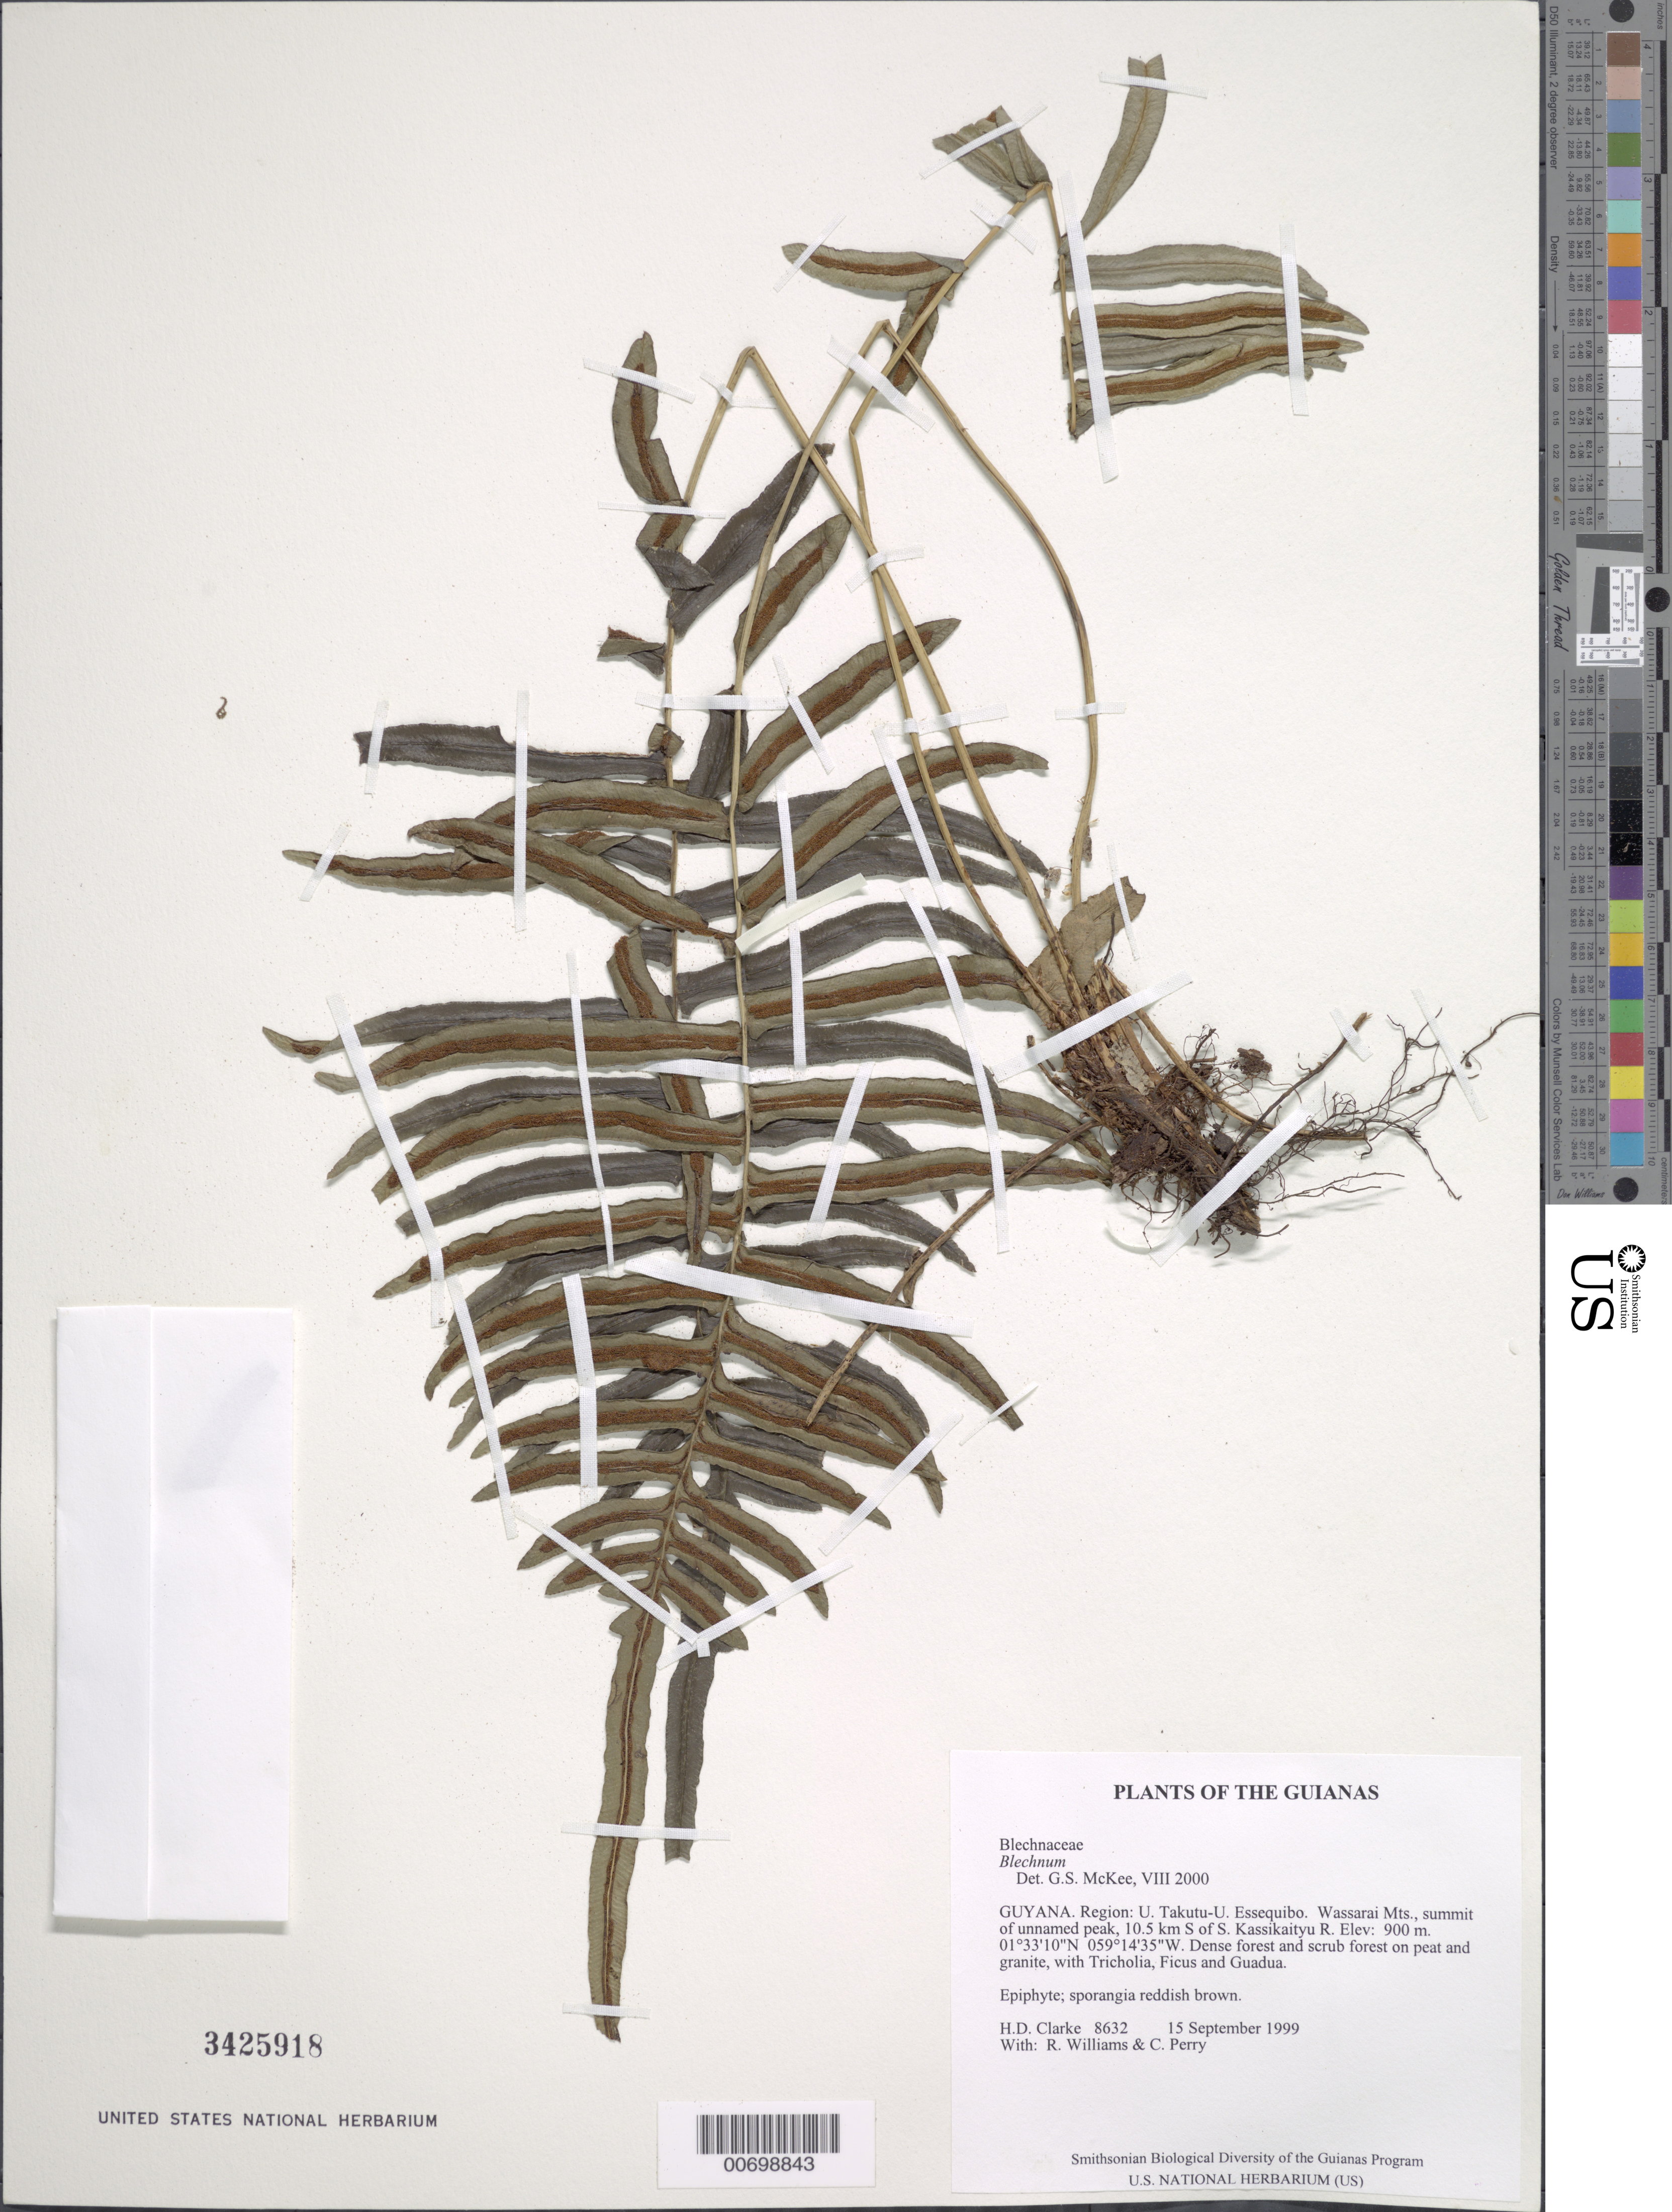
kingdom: Plantae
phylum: Tracheophyta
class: Polypodiopsida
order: Polypodiales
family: Blechnaceae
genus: Blechnum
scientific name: Blechnum occidentale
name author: L.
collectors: H. D. Clarke, R. Williams & C. Perry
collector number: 8632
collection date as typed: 15 September 1999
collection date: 1999-09-15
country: Guyana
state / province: U. Takutu-U. Essequibo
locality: Wassarai Mts., summit of unnamed peak, 10.5 km S of S. Kassikaityu R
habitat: Dense forest and scrub forest on peat and granite, with Tricholia, Ficus and Guadua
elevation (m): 900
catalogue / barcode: US 3425918